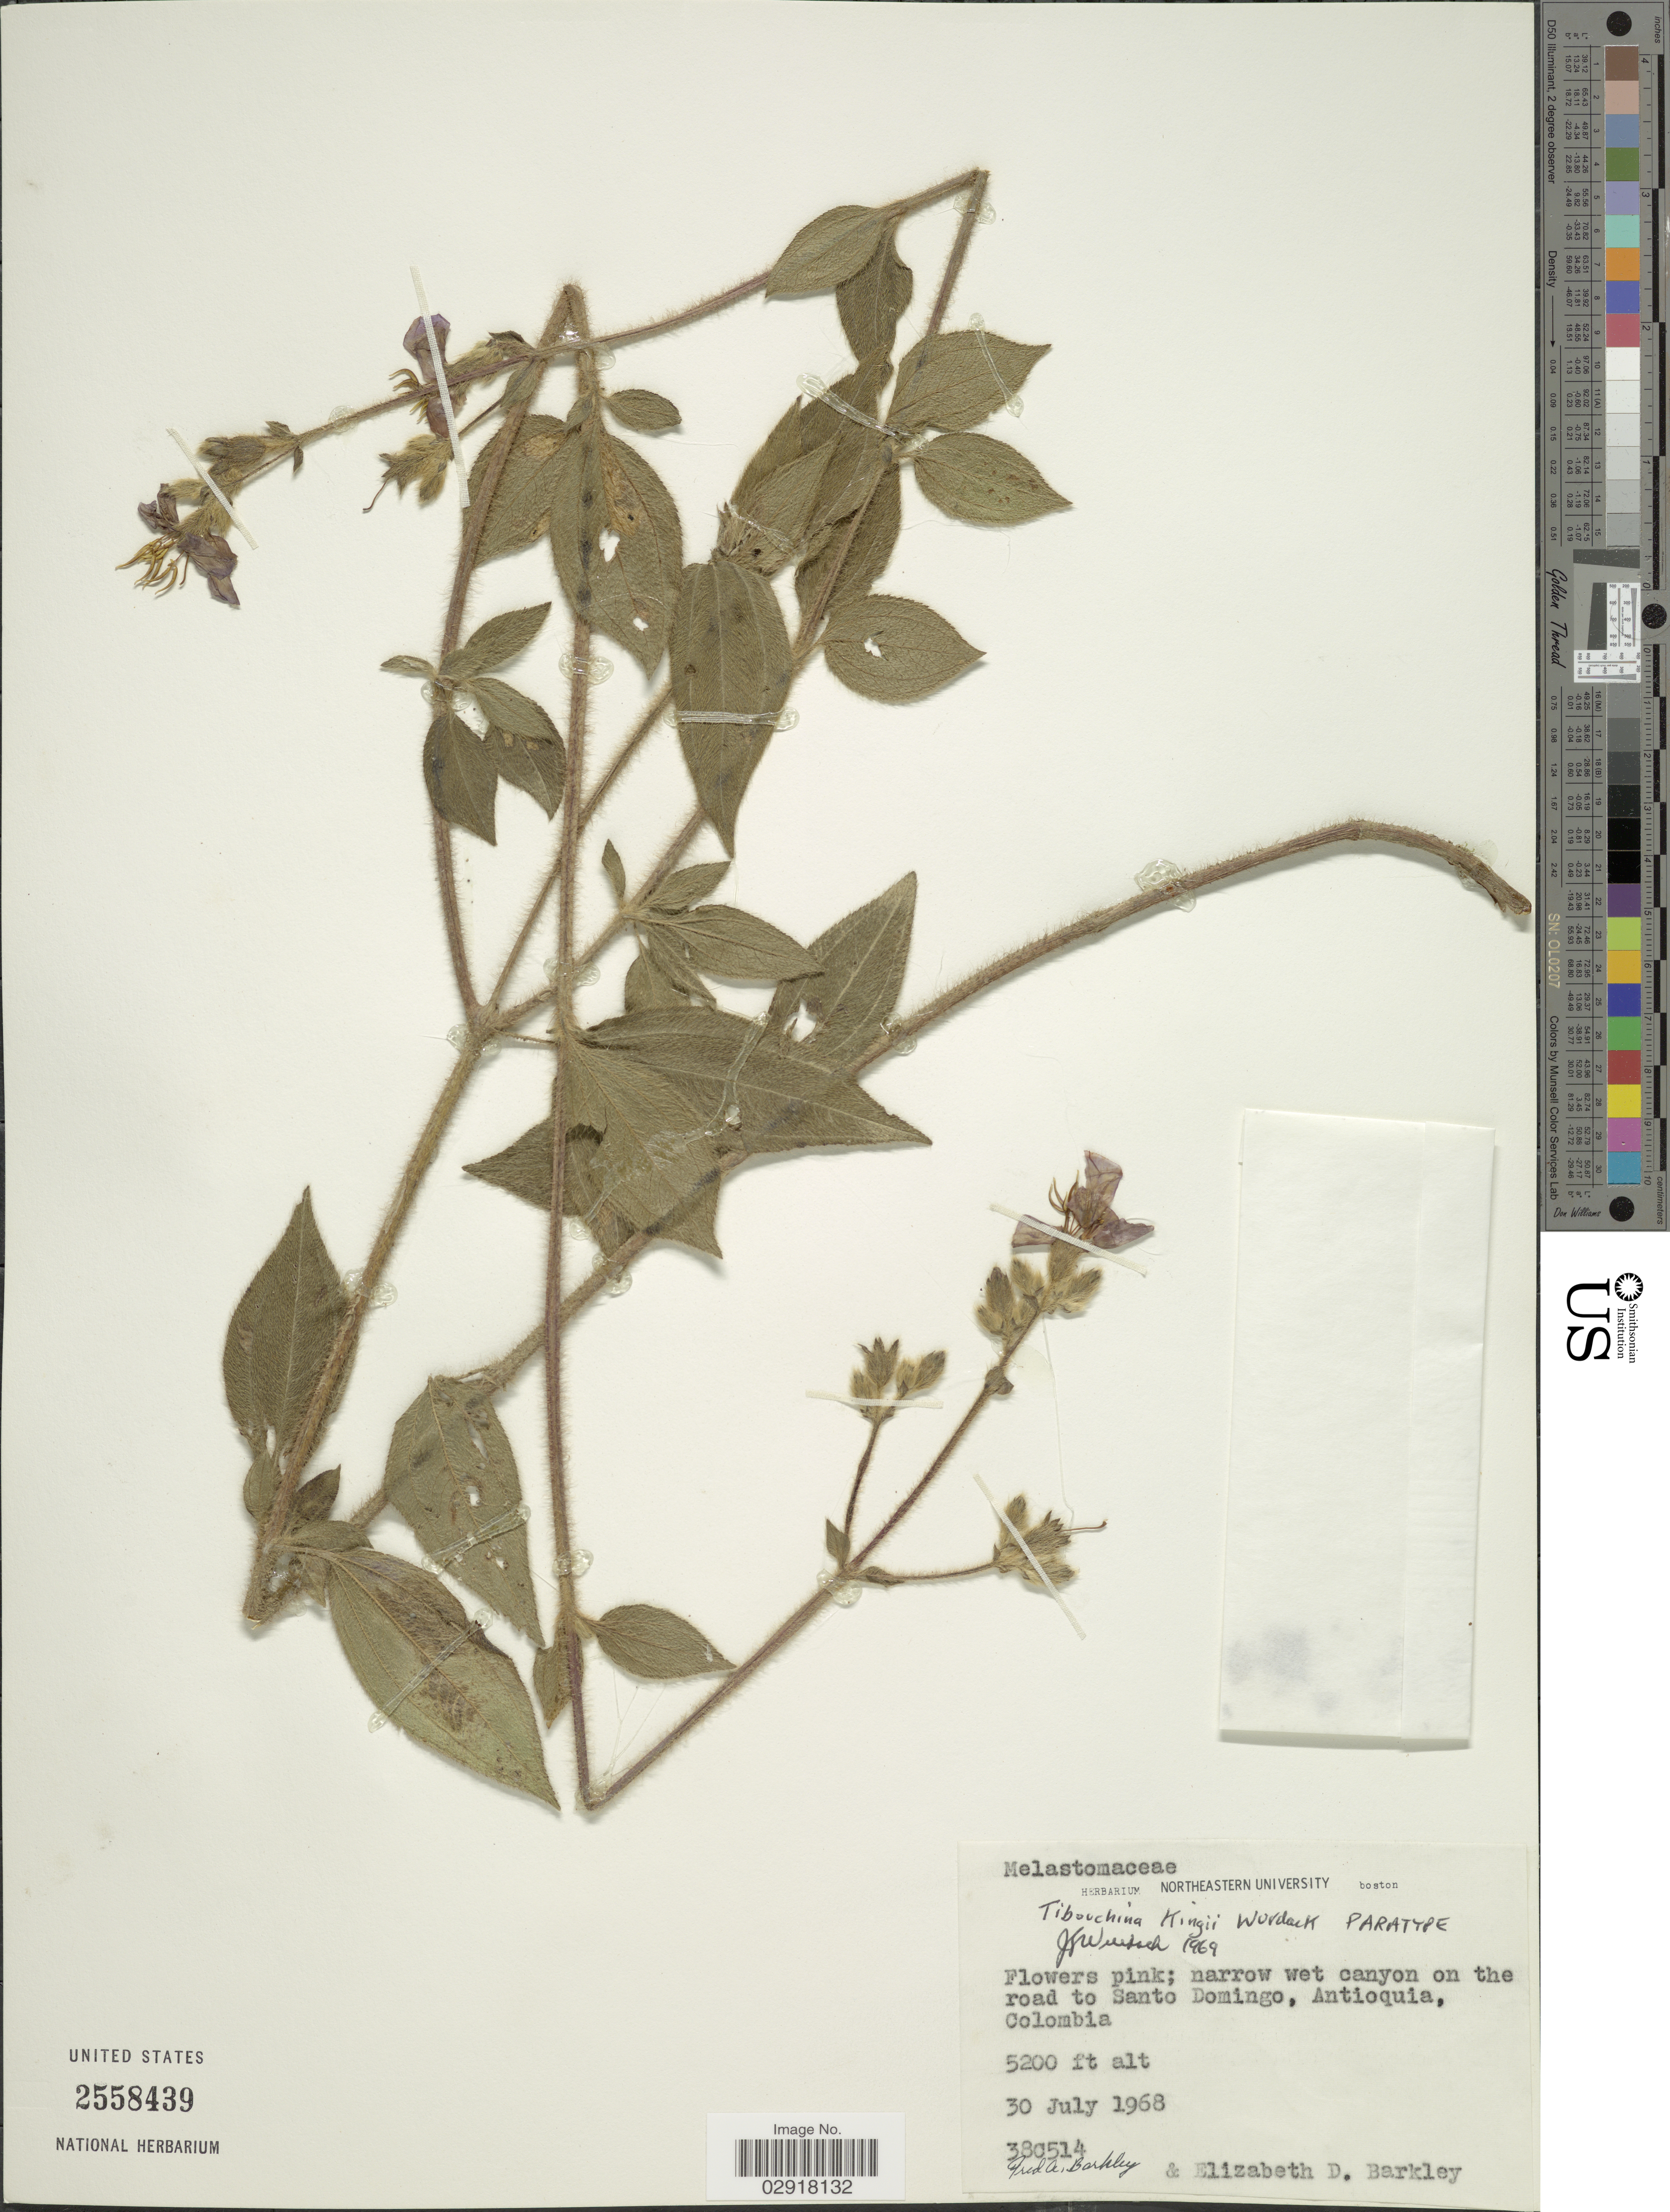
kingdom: Plantae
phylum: Tracheophyta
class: Magnoliopsida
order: Myrtales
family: Melastomataceae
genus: Chaetogastra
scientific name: Chaetogastra kingii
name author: (Wurdack) P.J.F. Guim. & Michelang.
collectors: F. A. Barkley & E. D.Barkley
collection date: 1968-07-30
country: Colombia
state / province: Antioquia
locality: On the road to Santo Domingo.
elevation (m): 1585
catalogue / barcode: US 2558439